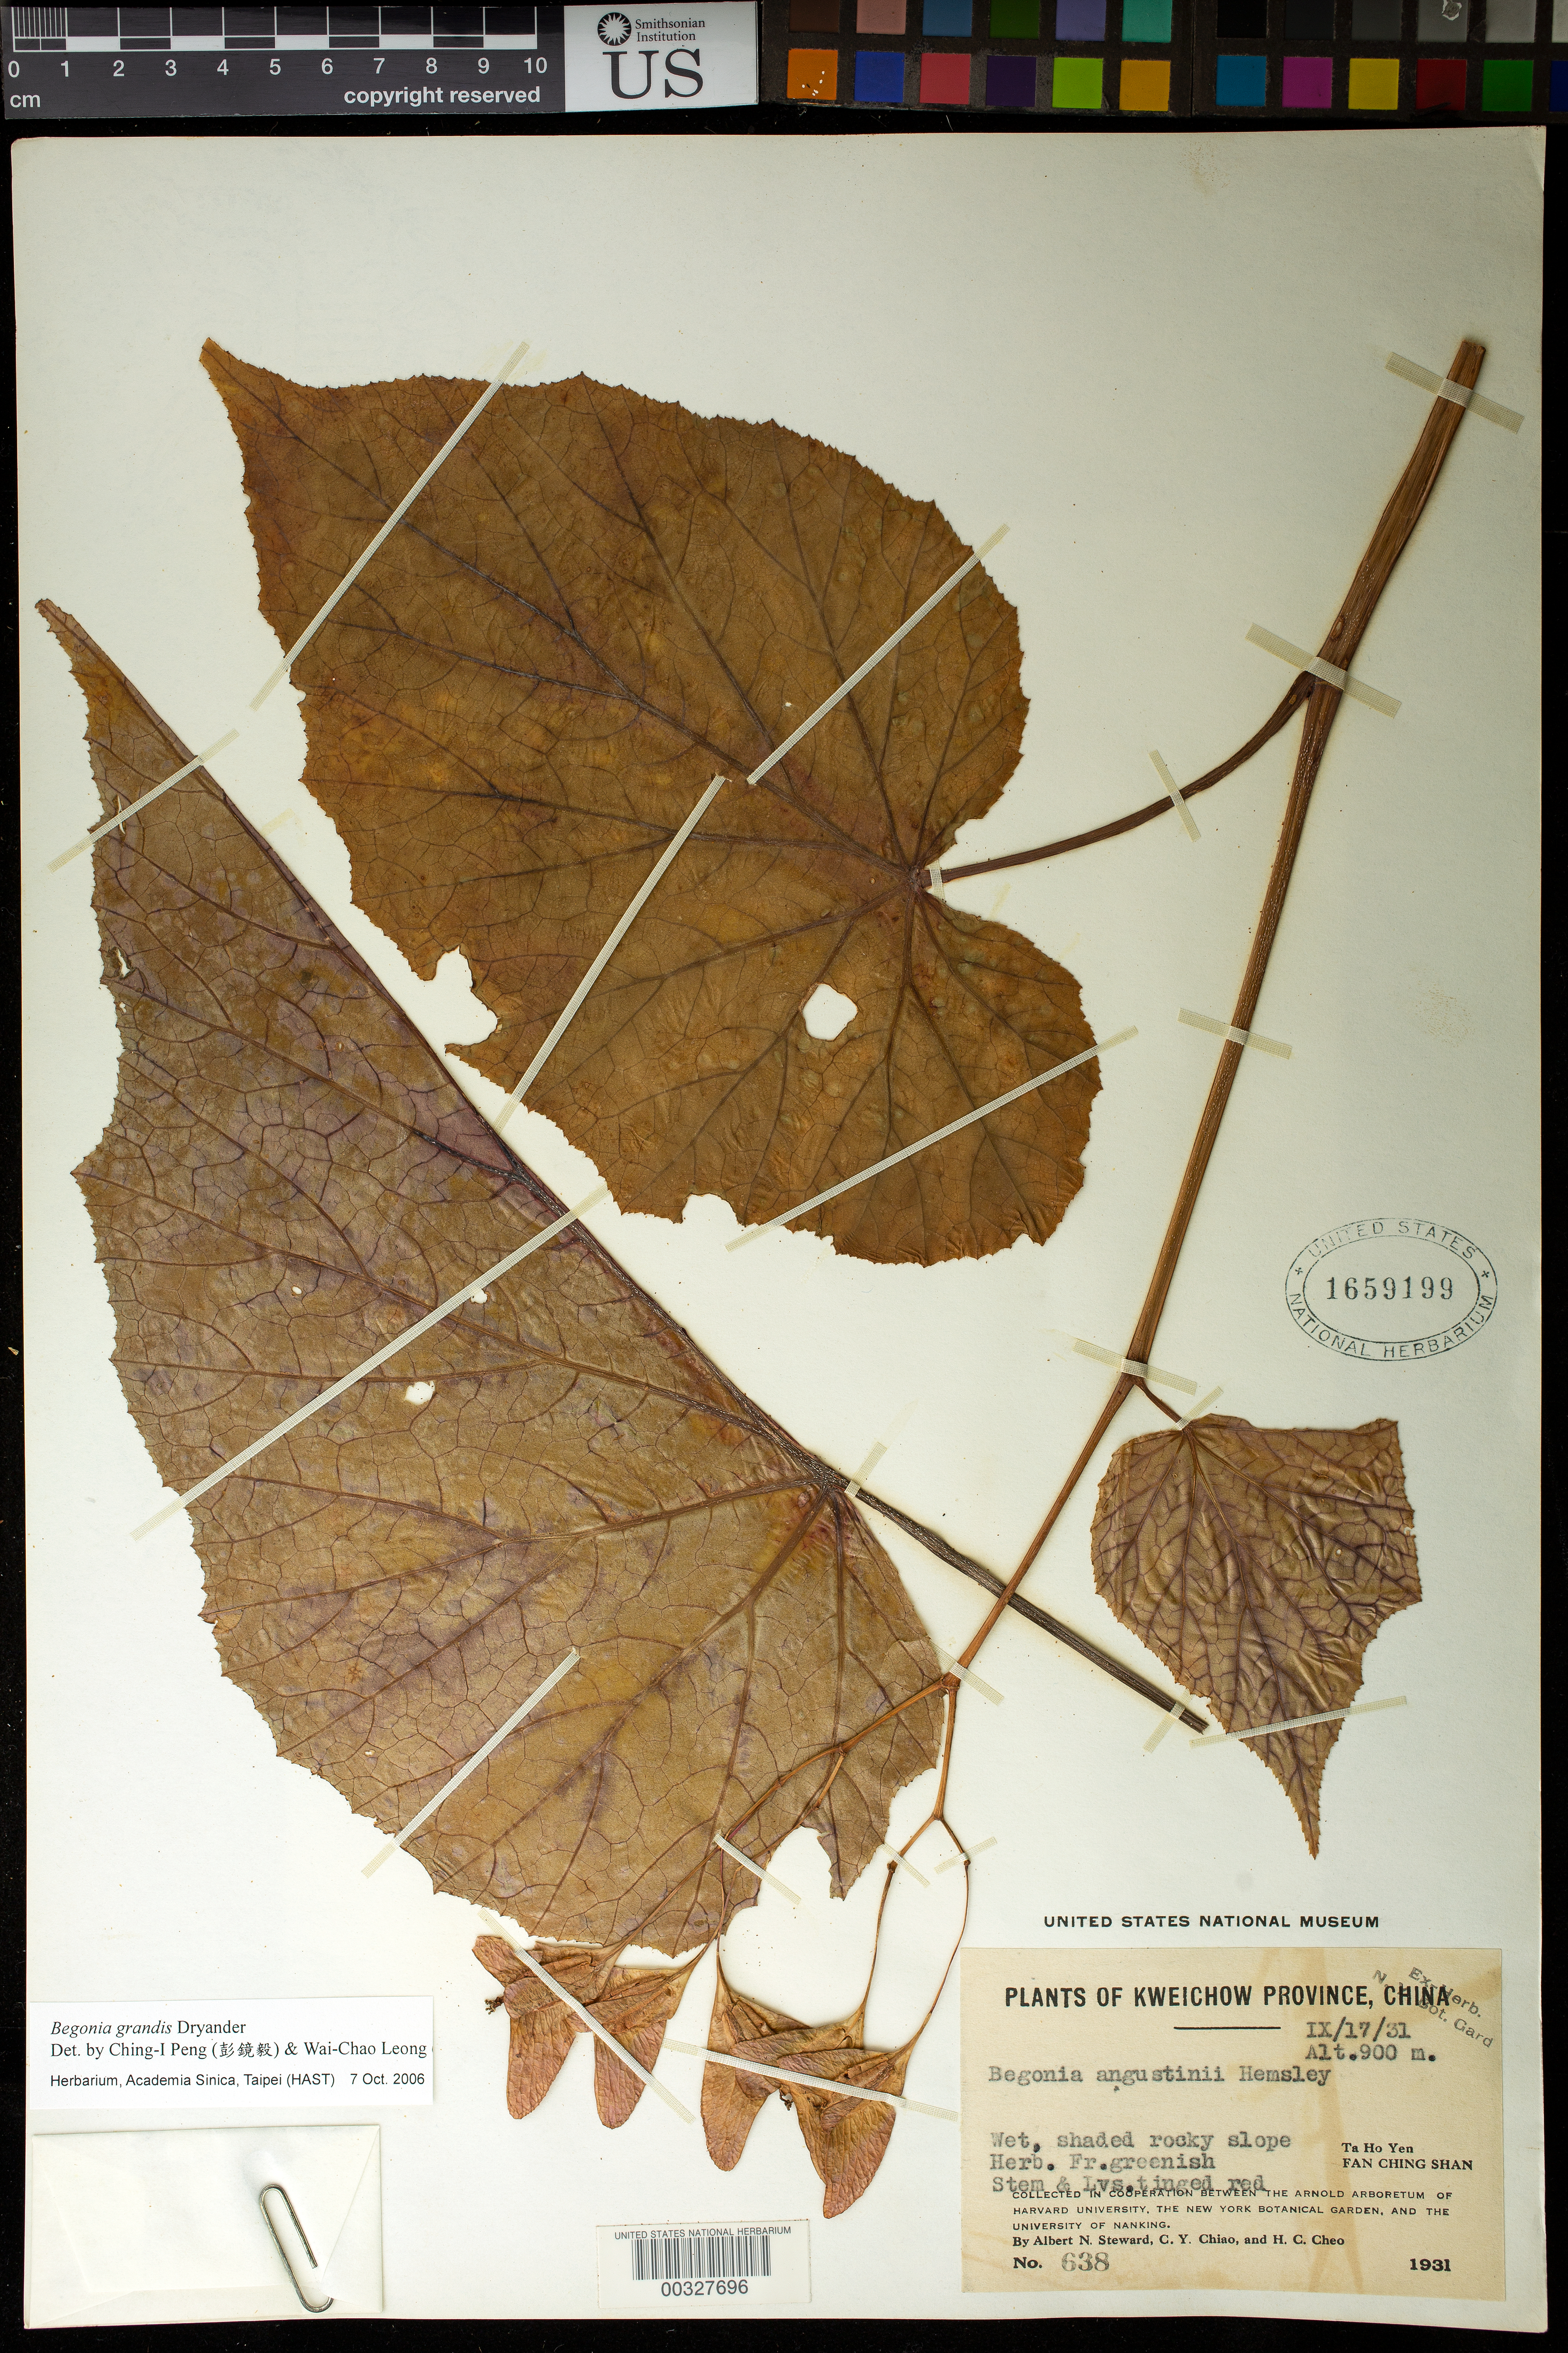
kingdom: Plantae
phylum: Tracheophyta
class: Magnoliopsida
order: Cucurbitales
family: Begoniaceae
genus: Begonia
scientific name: Begonia grandis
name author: Dryand.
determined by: Peng, Ching-I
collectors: A. N. Steward, C. Y. Chiao & H. Cheo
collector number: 638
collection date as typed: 17 Sep 1931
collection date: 1931-09-17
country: China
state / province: Guizhou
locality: Ta ho yen, fan ching shan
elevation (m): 900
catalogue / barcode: US 1659199